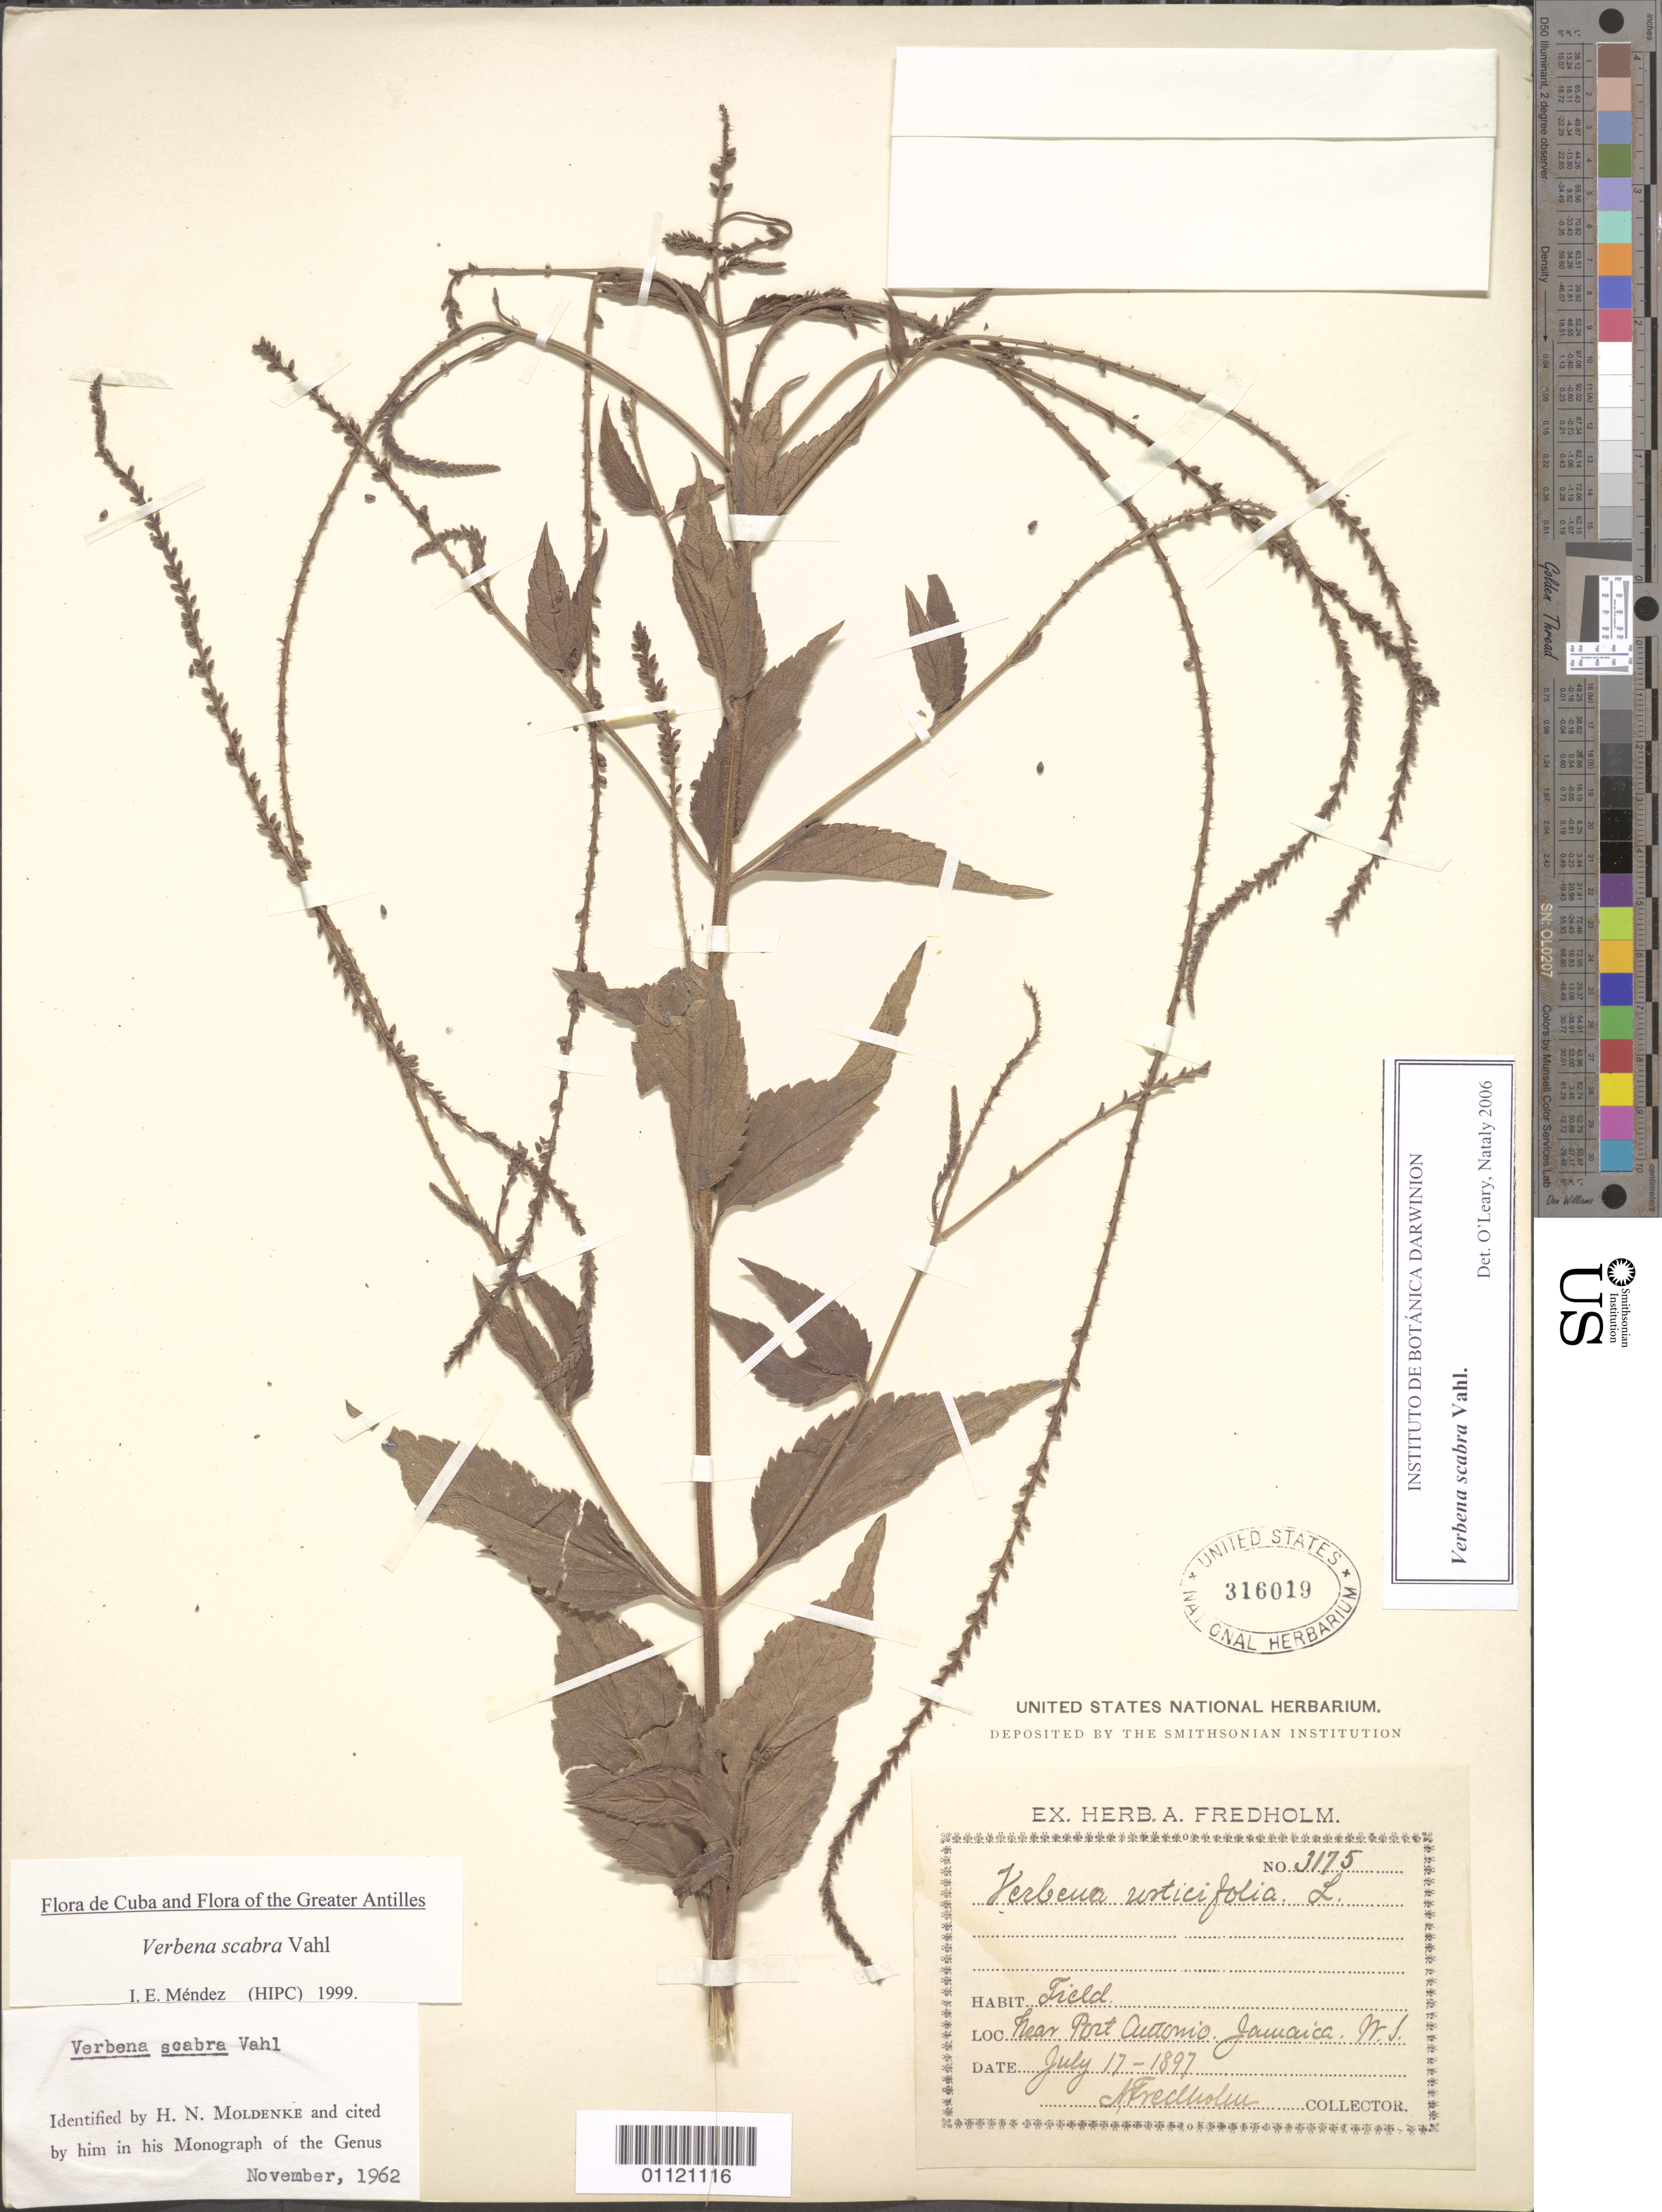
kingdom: Plantae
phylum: Tracheophyta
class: Magnoliopsida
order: Lamiales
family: Verbenaceae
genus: Verbena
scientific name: Verbena scabra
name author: Vahl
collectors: A. Fredholm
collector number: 3175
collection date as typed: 17 Jul 1897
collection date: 1897-07-17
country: Jamaica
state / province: Portland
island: Jamaica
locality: Near Port Antonio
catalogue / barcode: US 316019